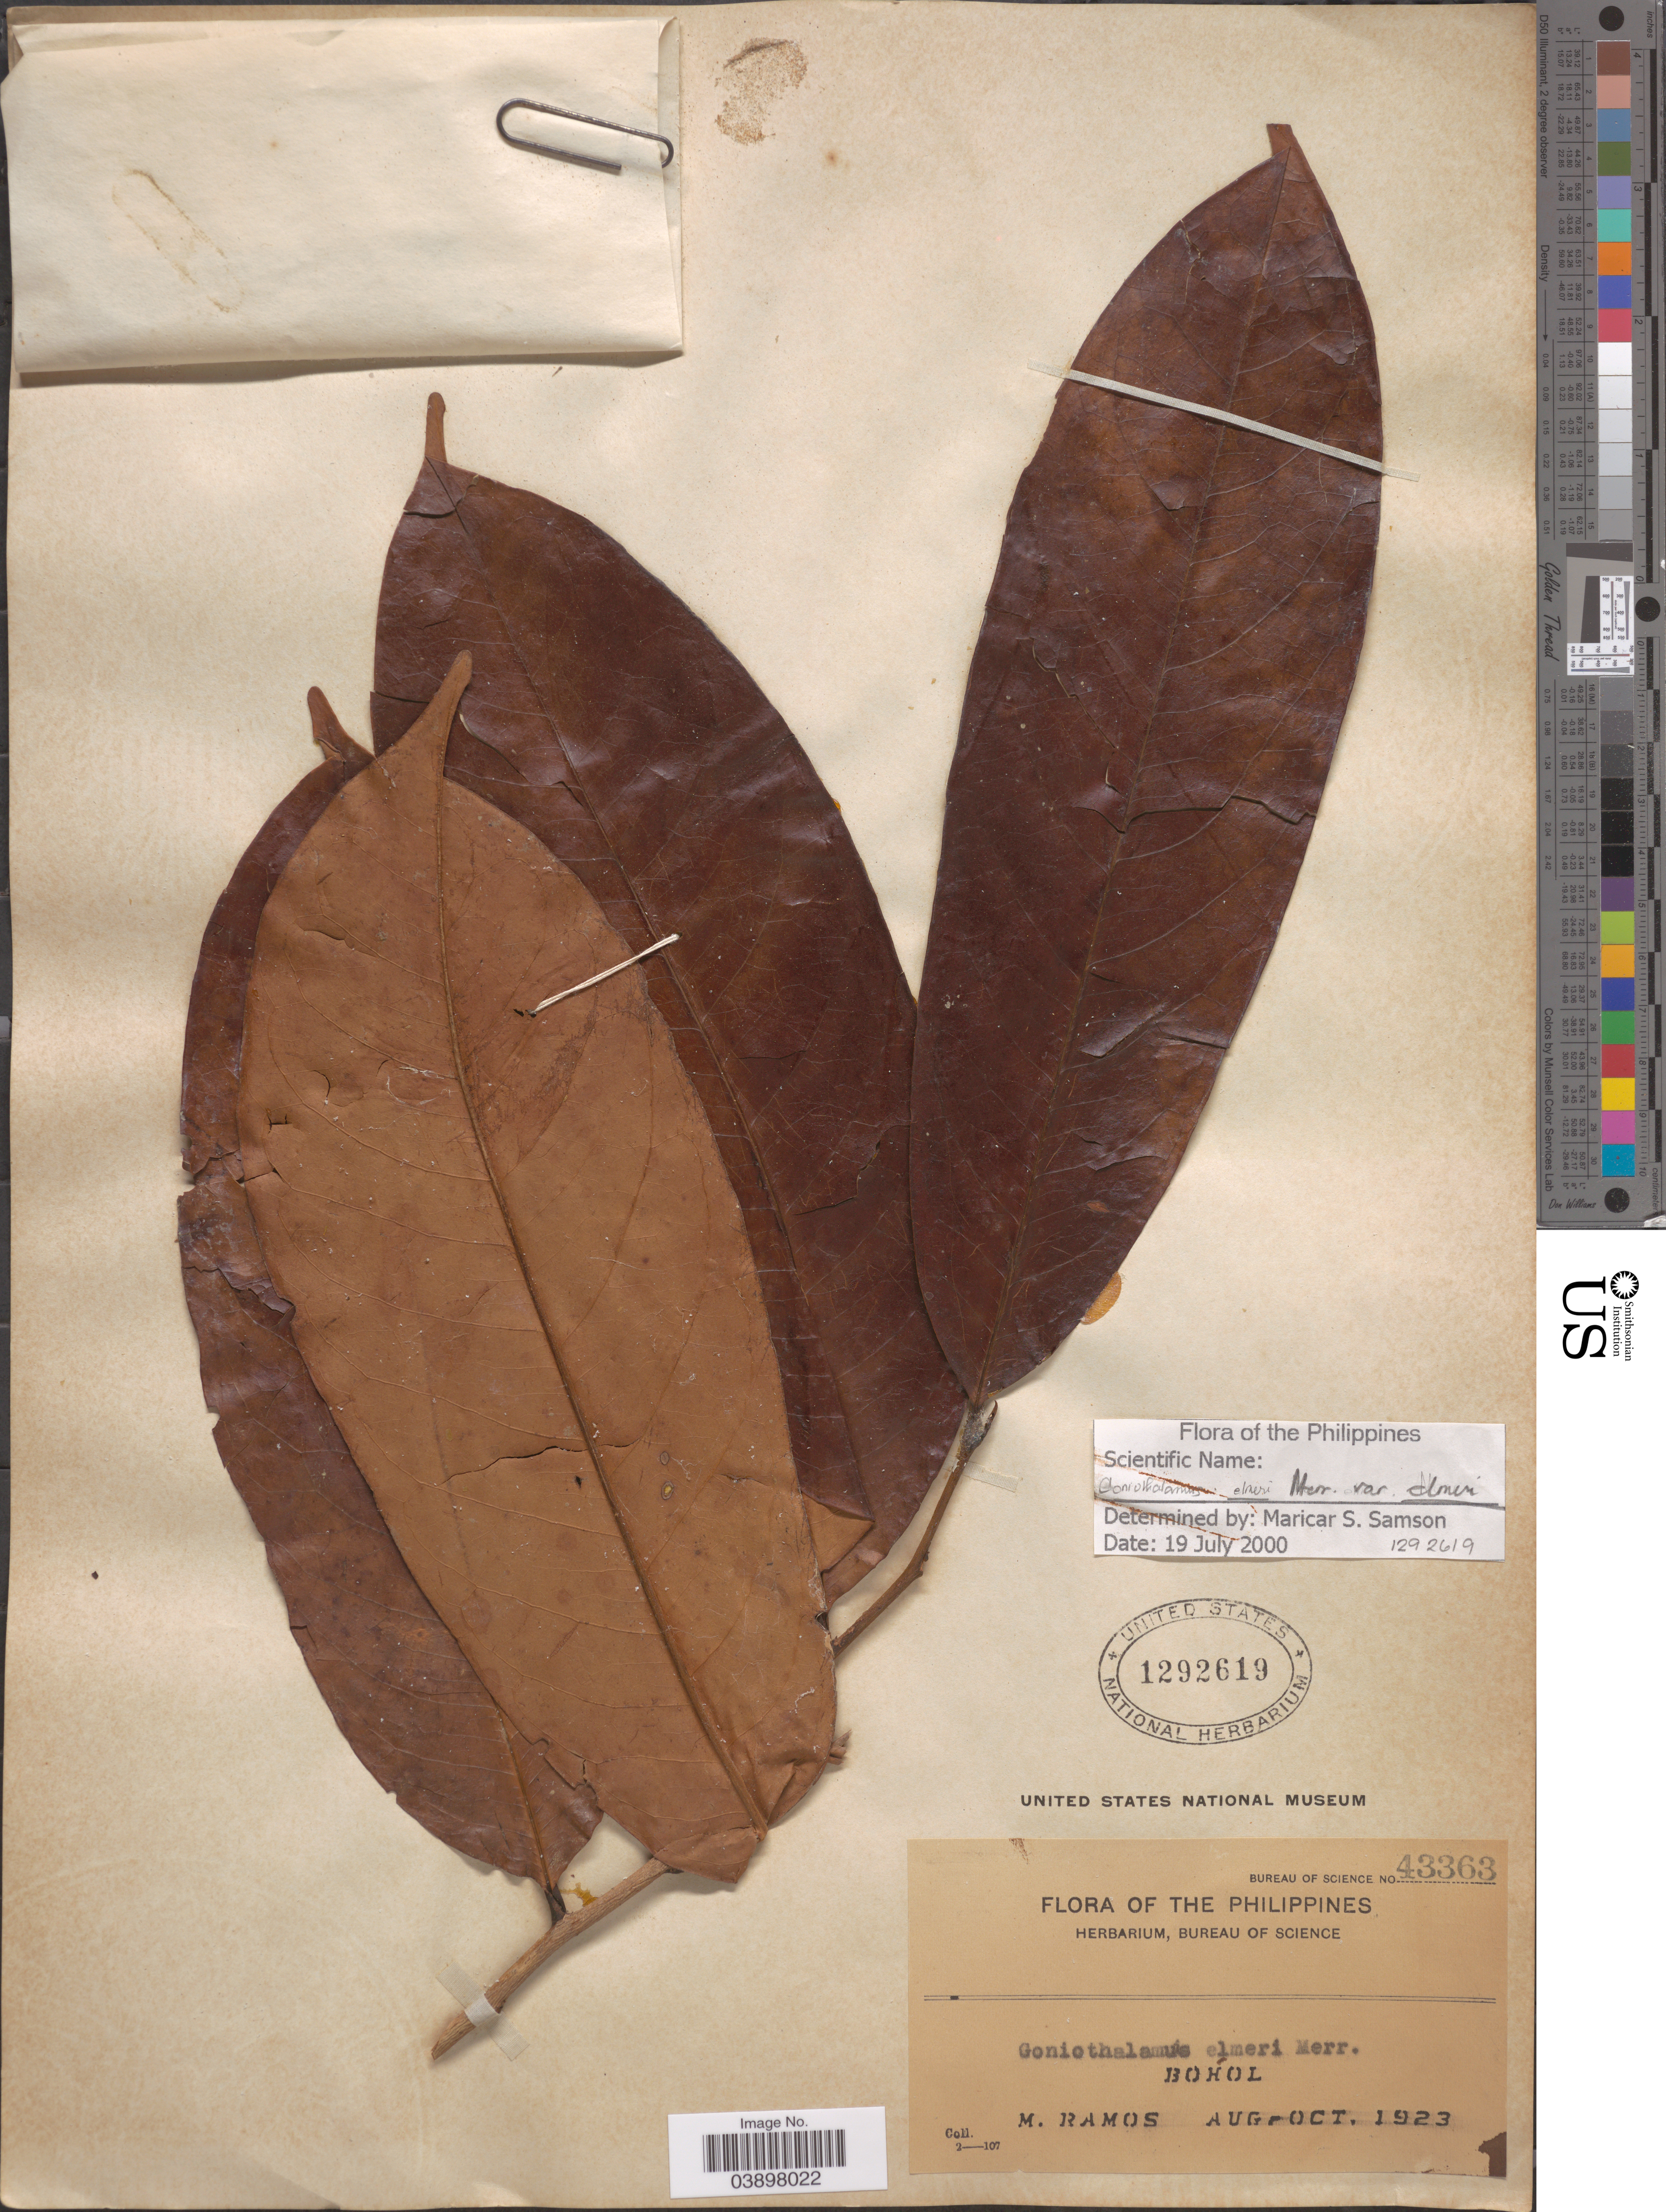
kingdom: Plantae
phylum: Tracheophyta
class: Magnoliopsida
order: Magnoliales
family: Annonaceae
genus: Goniothalamus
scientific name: Goniothalamus elmeri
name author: Merr.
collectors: M. Ramos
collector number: Bureau of Science 43363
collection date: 1923-08/1923-10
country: Philippines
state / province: Central Visayas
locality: Bohol.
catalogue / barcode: US 1292619